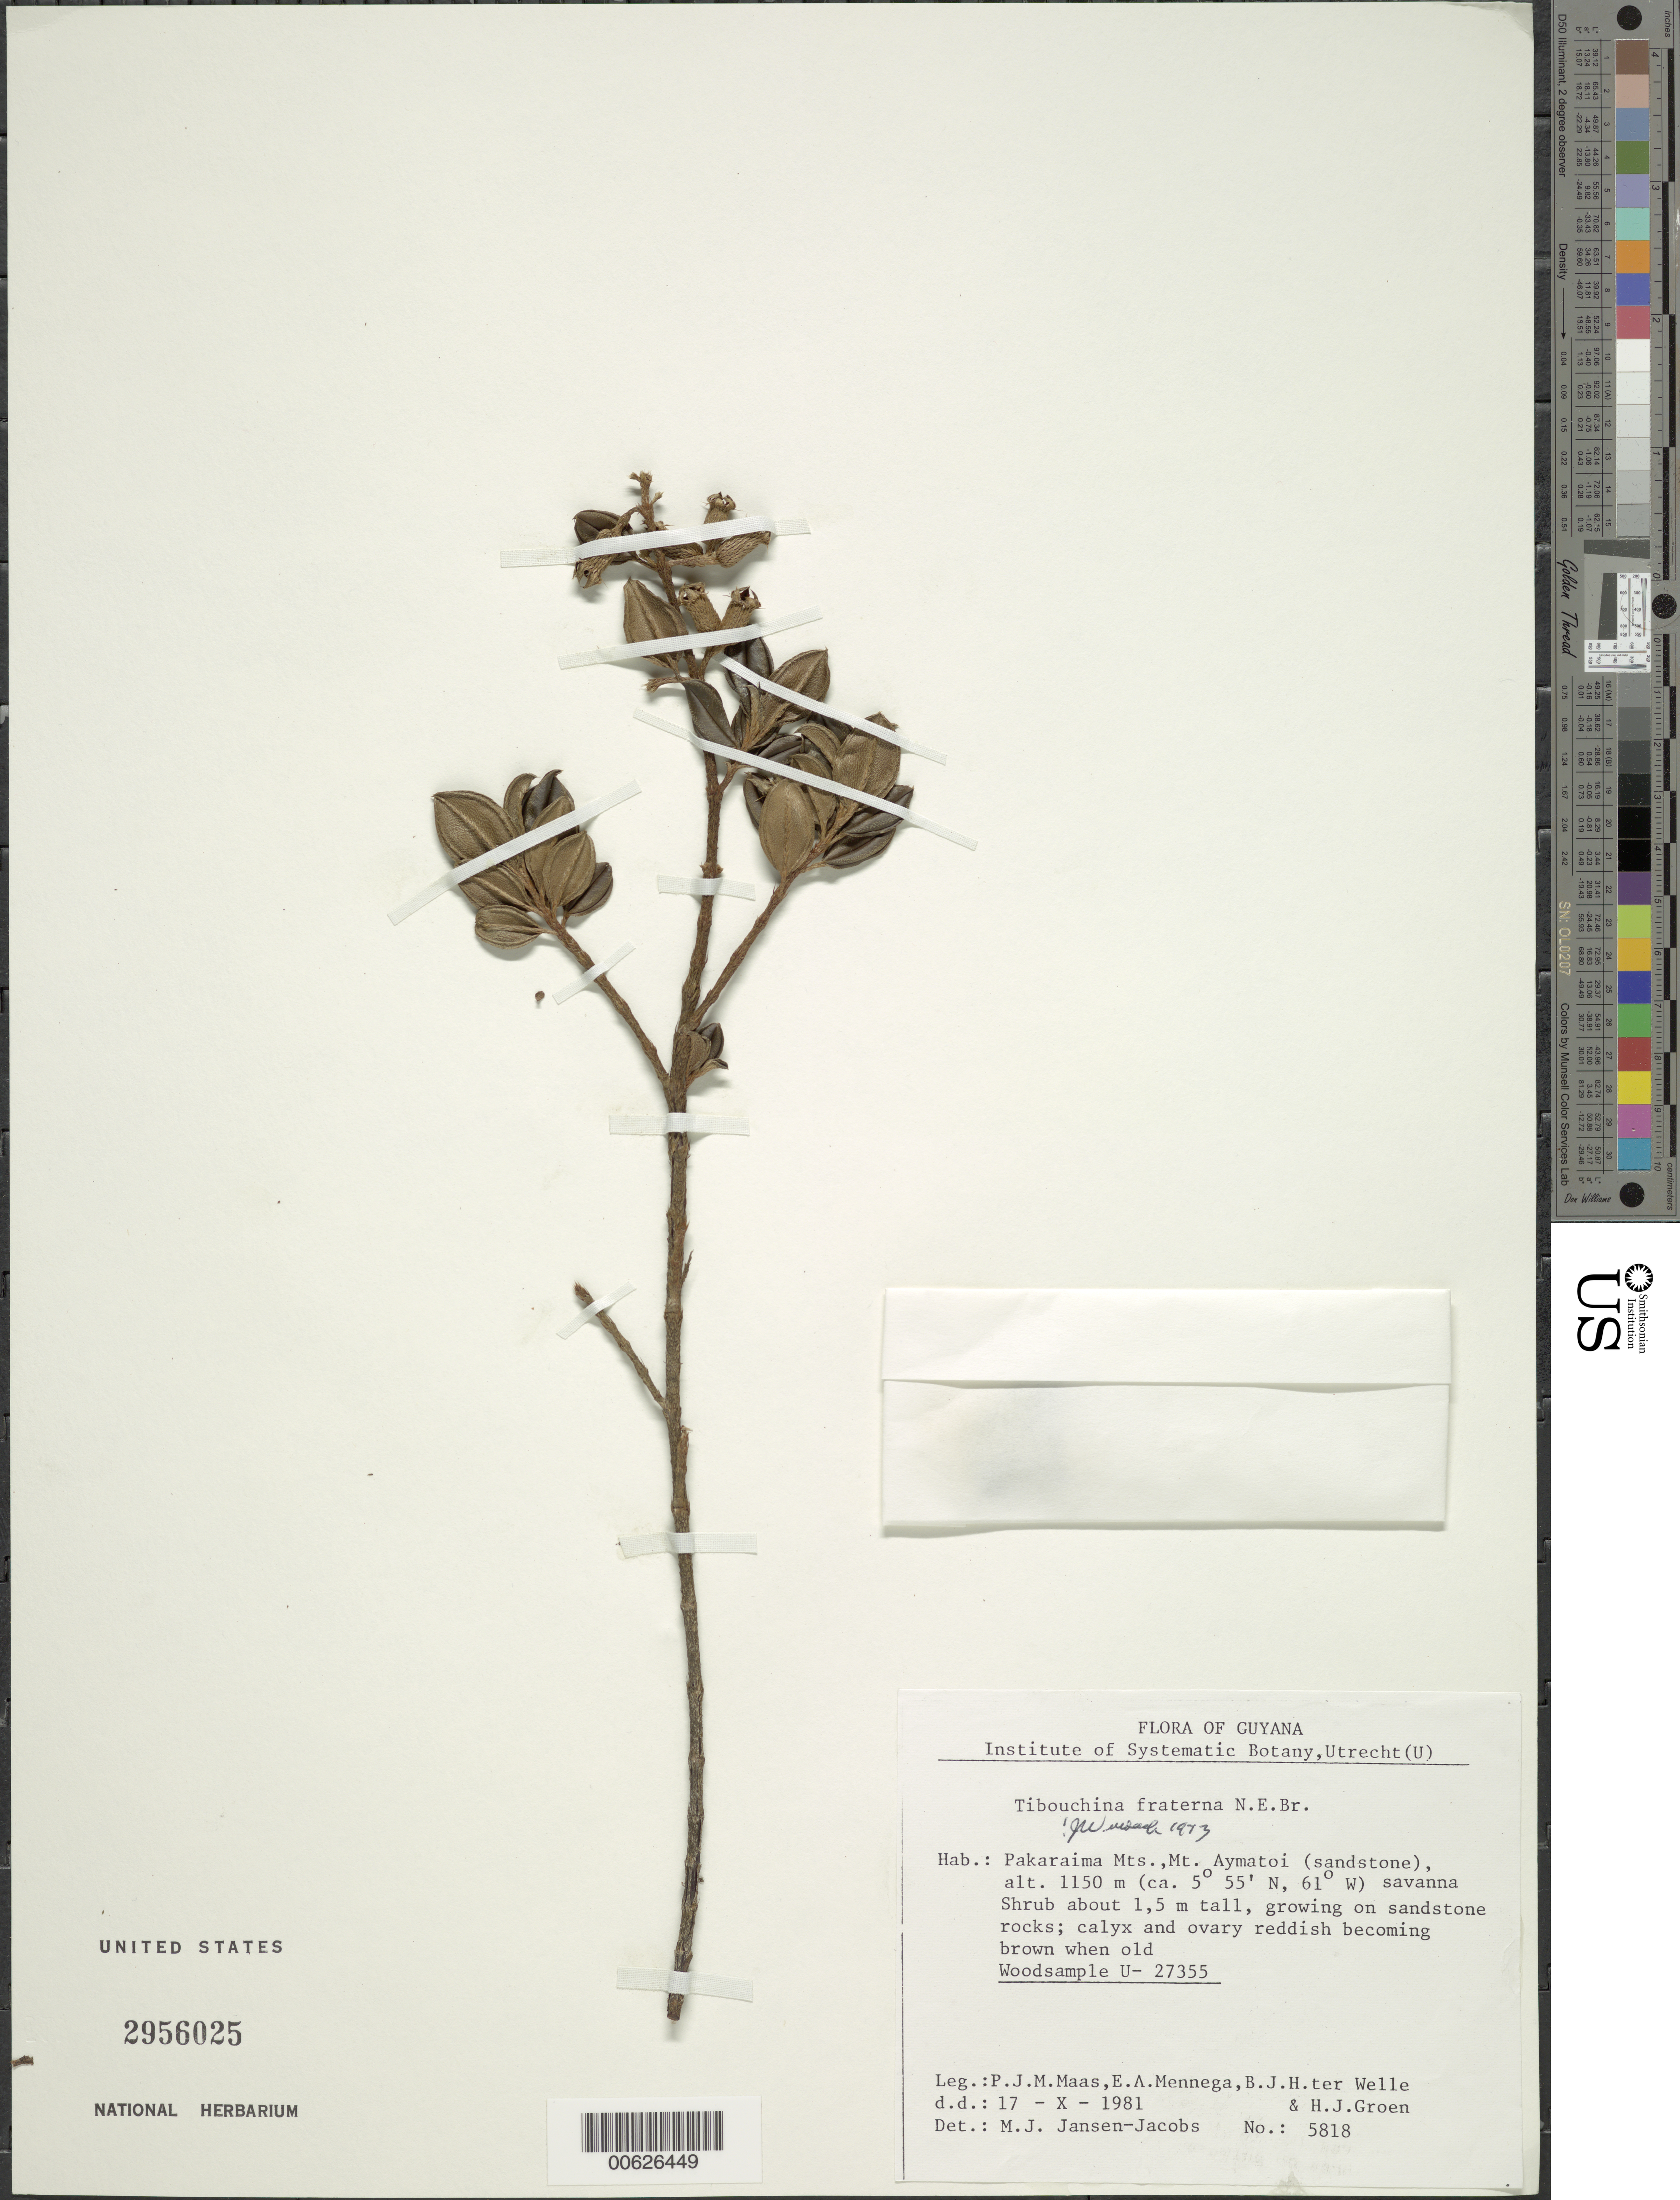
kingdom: Plantae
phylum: Tracheophyta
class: Magnoliopsida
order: Myrtales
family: Melastomataceae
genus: Tibouchina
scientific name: Tibouchina fraterna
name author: N.E. Br.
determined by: Wurdack, John J., (US), US (UNITED STATES)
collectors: P. Maas, E. A. Mennega, B. Welle & H. Groen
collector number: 5818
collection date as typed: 17-Oct-81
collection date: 1981-10-17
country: Guyana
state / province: Cuyuni-Mazaruni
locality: Mt. Aymatoi, Pakaraima Mts.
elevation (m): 1150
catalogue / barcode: US 2956025